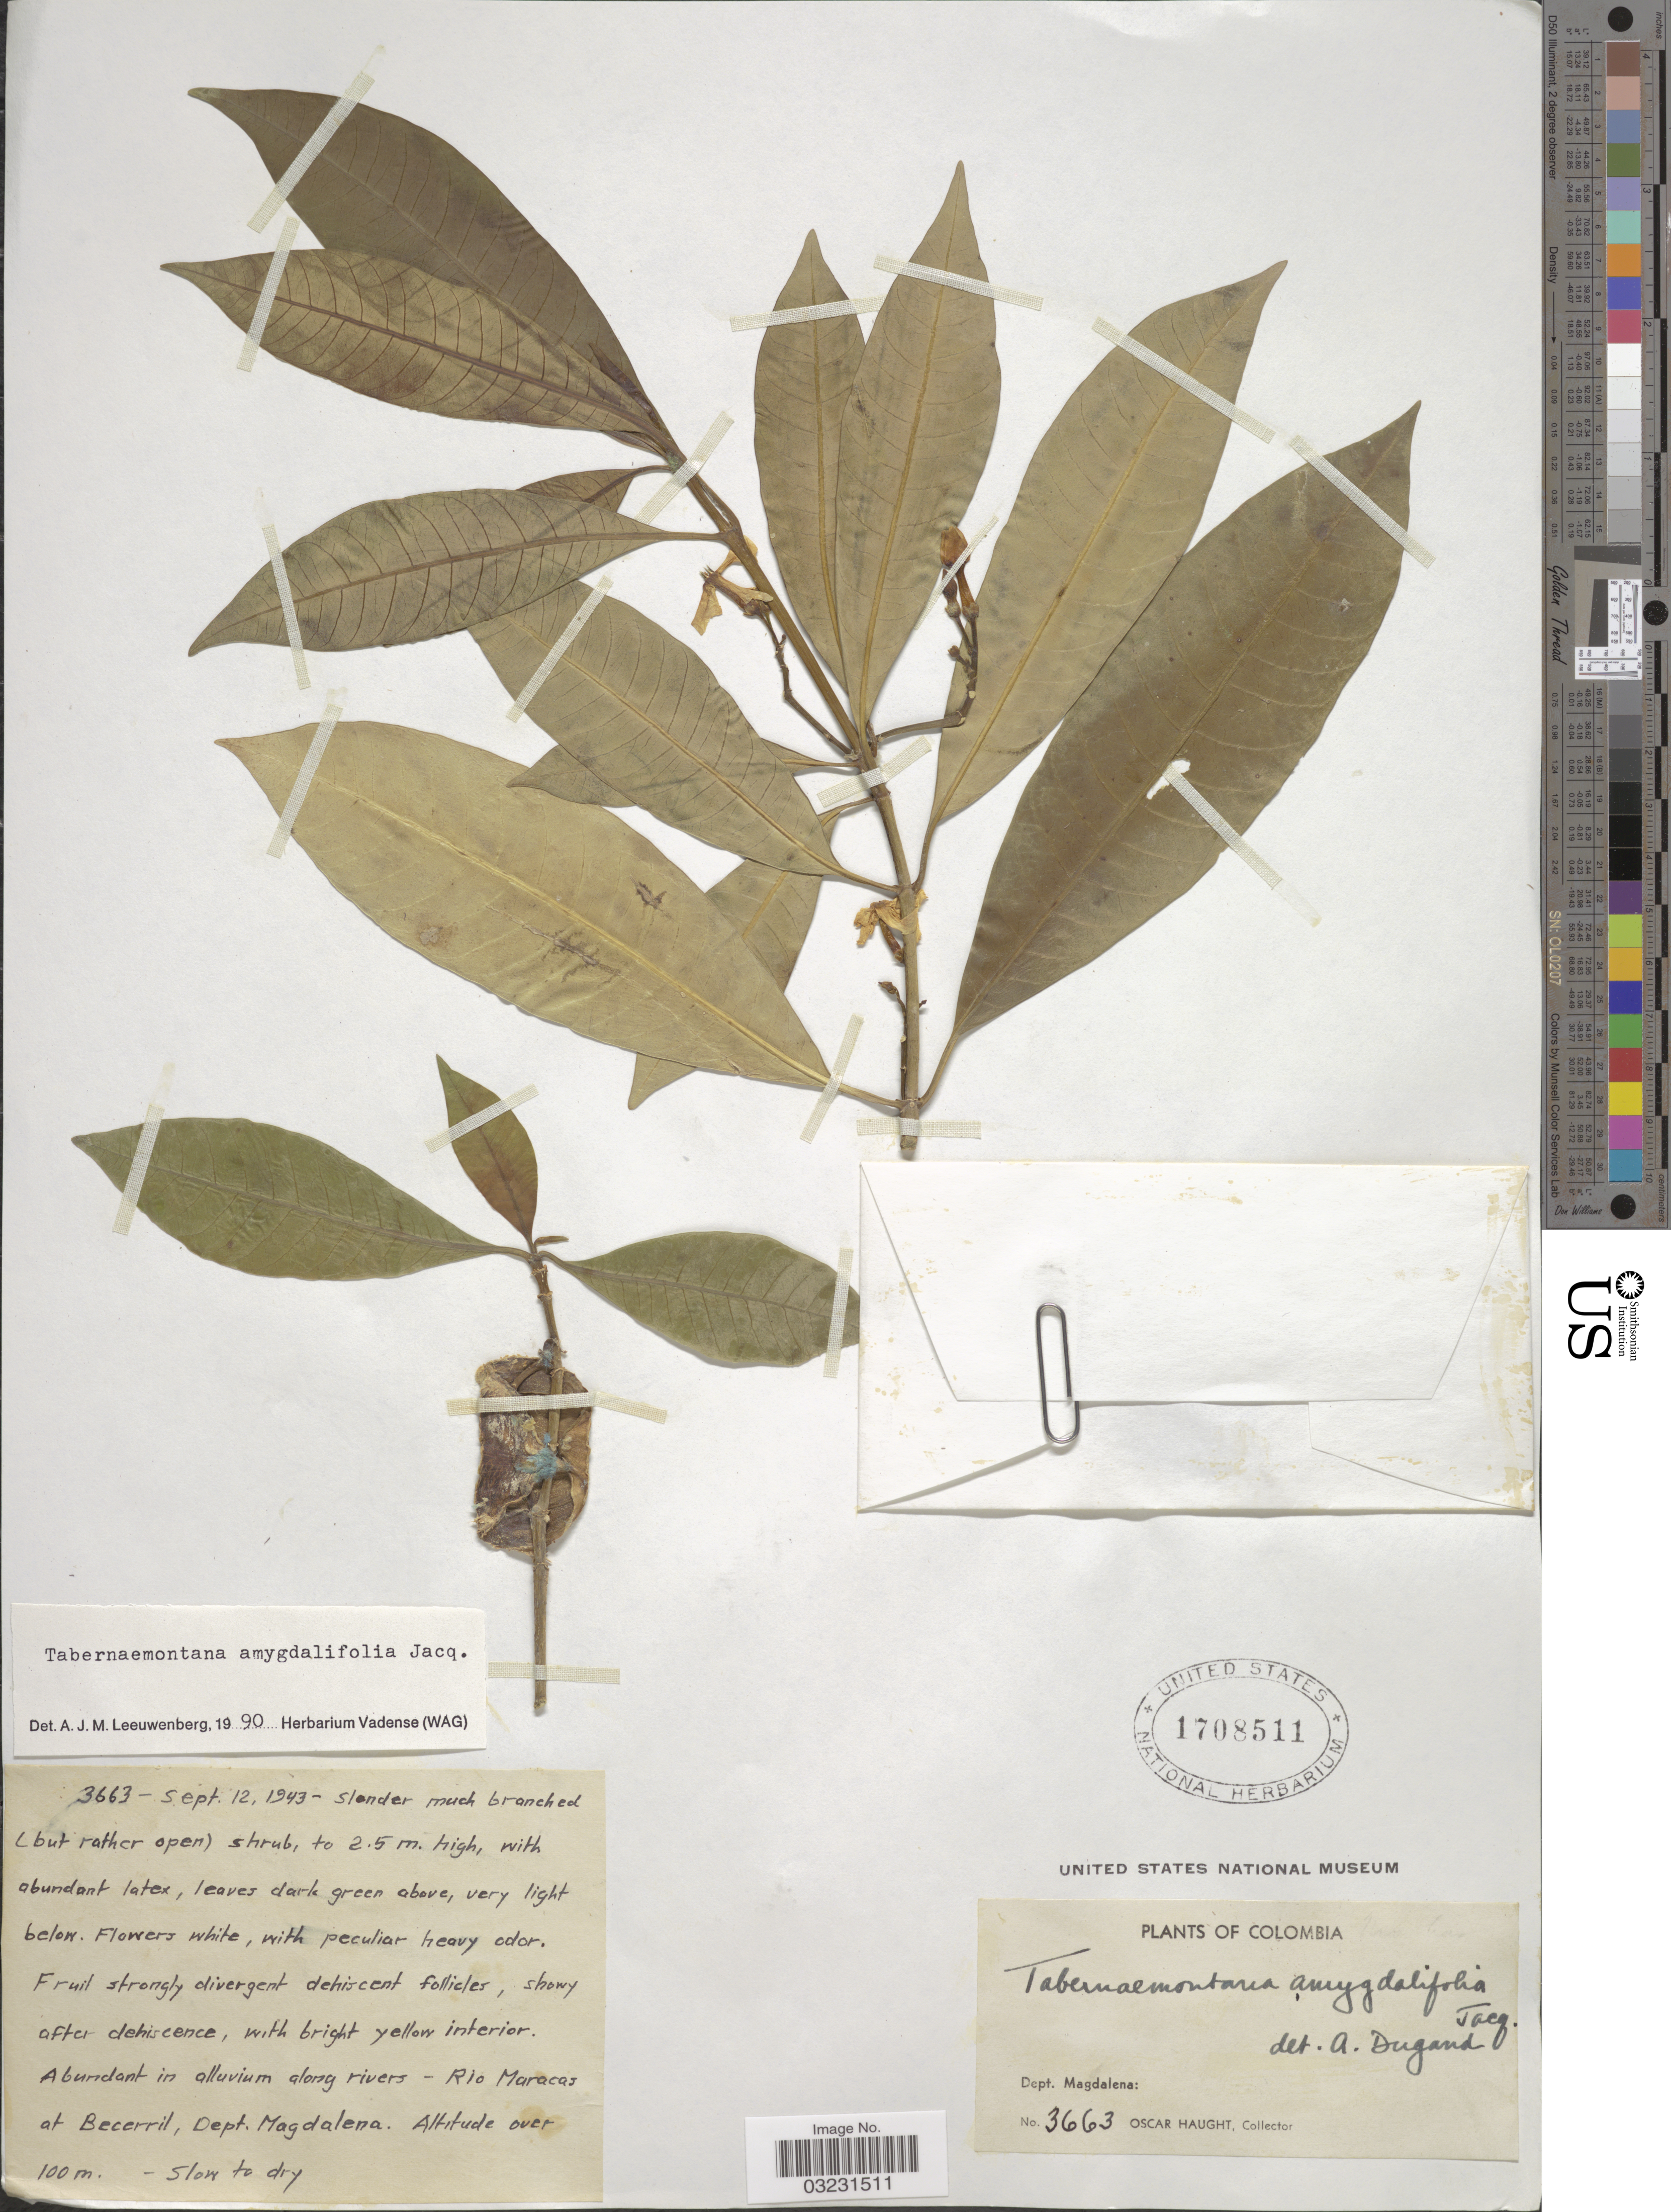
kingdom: Plantae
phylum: Tracheophyta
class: Magnoliopsida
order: Gentianales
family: Apocynaceae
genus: Tabernaemontana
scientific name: Tabernaemontana amygdalifolia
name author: Jacq.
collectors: O. Haught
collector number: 3663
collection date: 1943-09-12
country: Colombia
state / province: Magdalena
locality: Rio Maracas at Becerril, Dept. Magdalena.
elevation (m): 100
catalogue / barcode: US 1708511